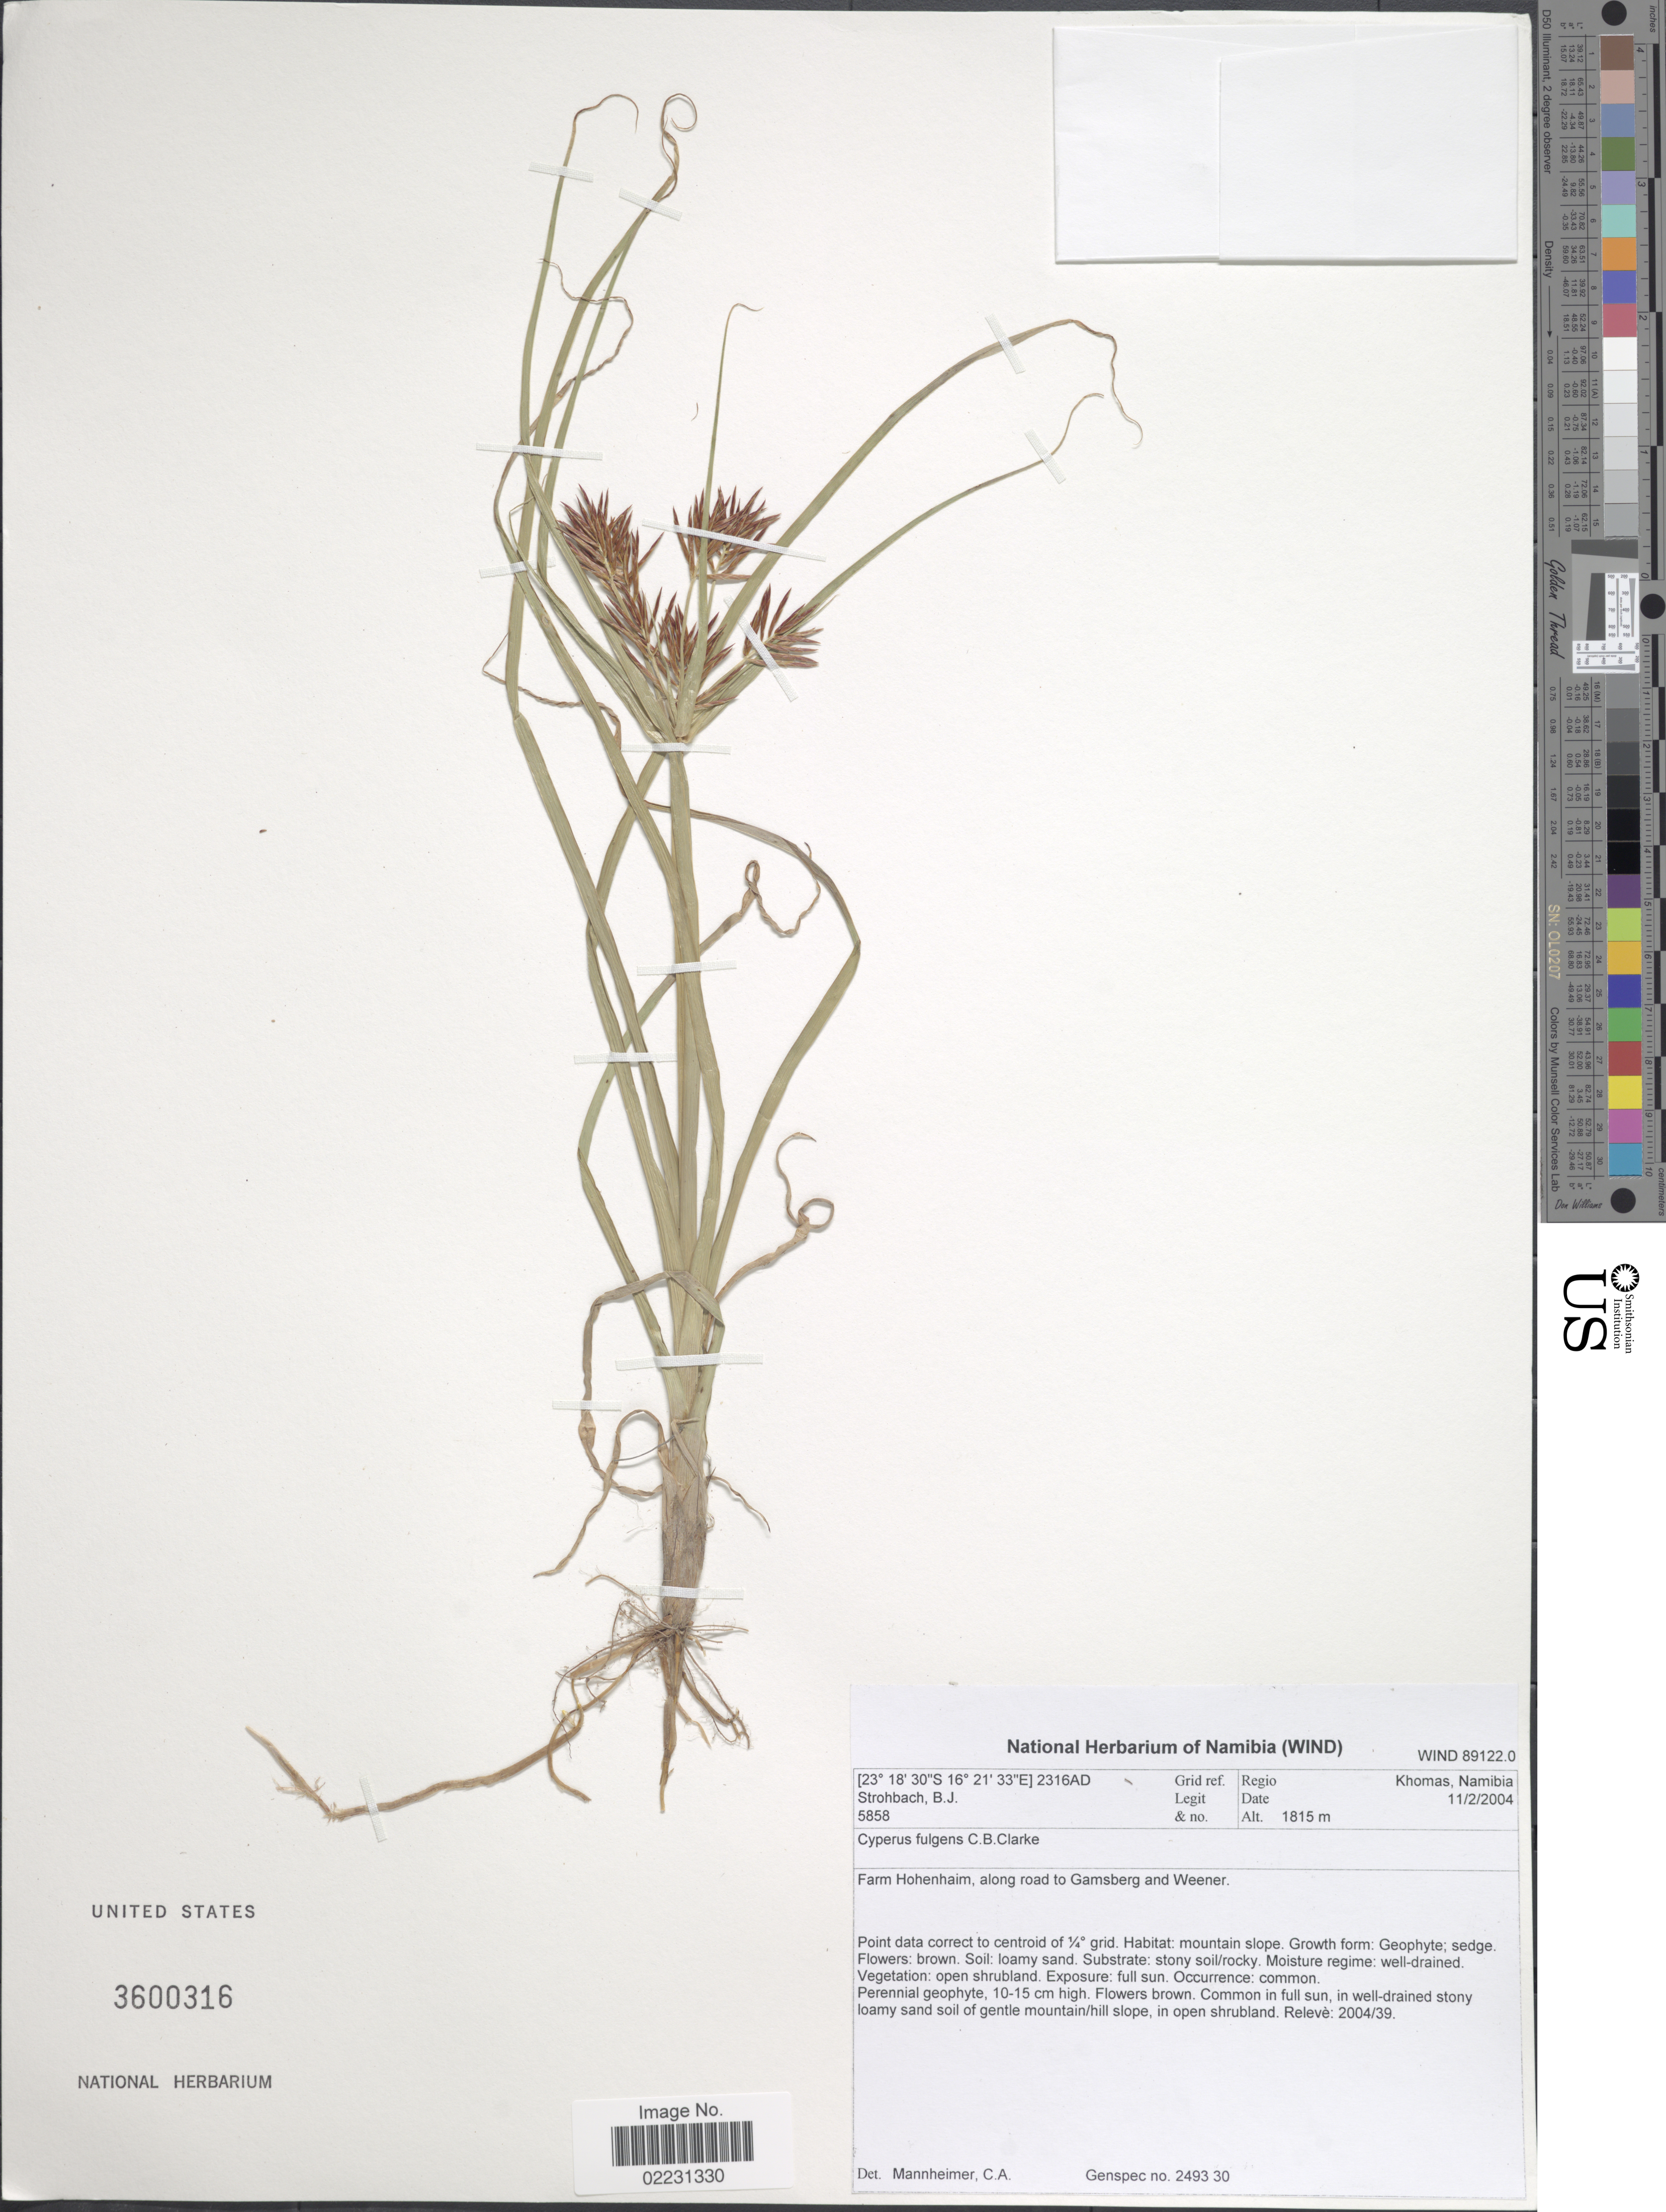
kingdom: Plantae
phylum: Tracheophyta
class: Liliopsida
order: Poales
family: Cyperaceae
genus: Cyperus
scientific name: Cyperus fulgens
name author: C.B. Clarke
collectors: B. Strohbach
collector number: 5858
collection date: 2004-02-11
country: Namibia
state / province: Khomas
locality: Farm Hohenhaim, along road to Gamsberg and Weener.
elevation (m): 1815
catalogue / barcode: US 3600316